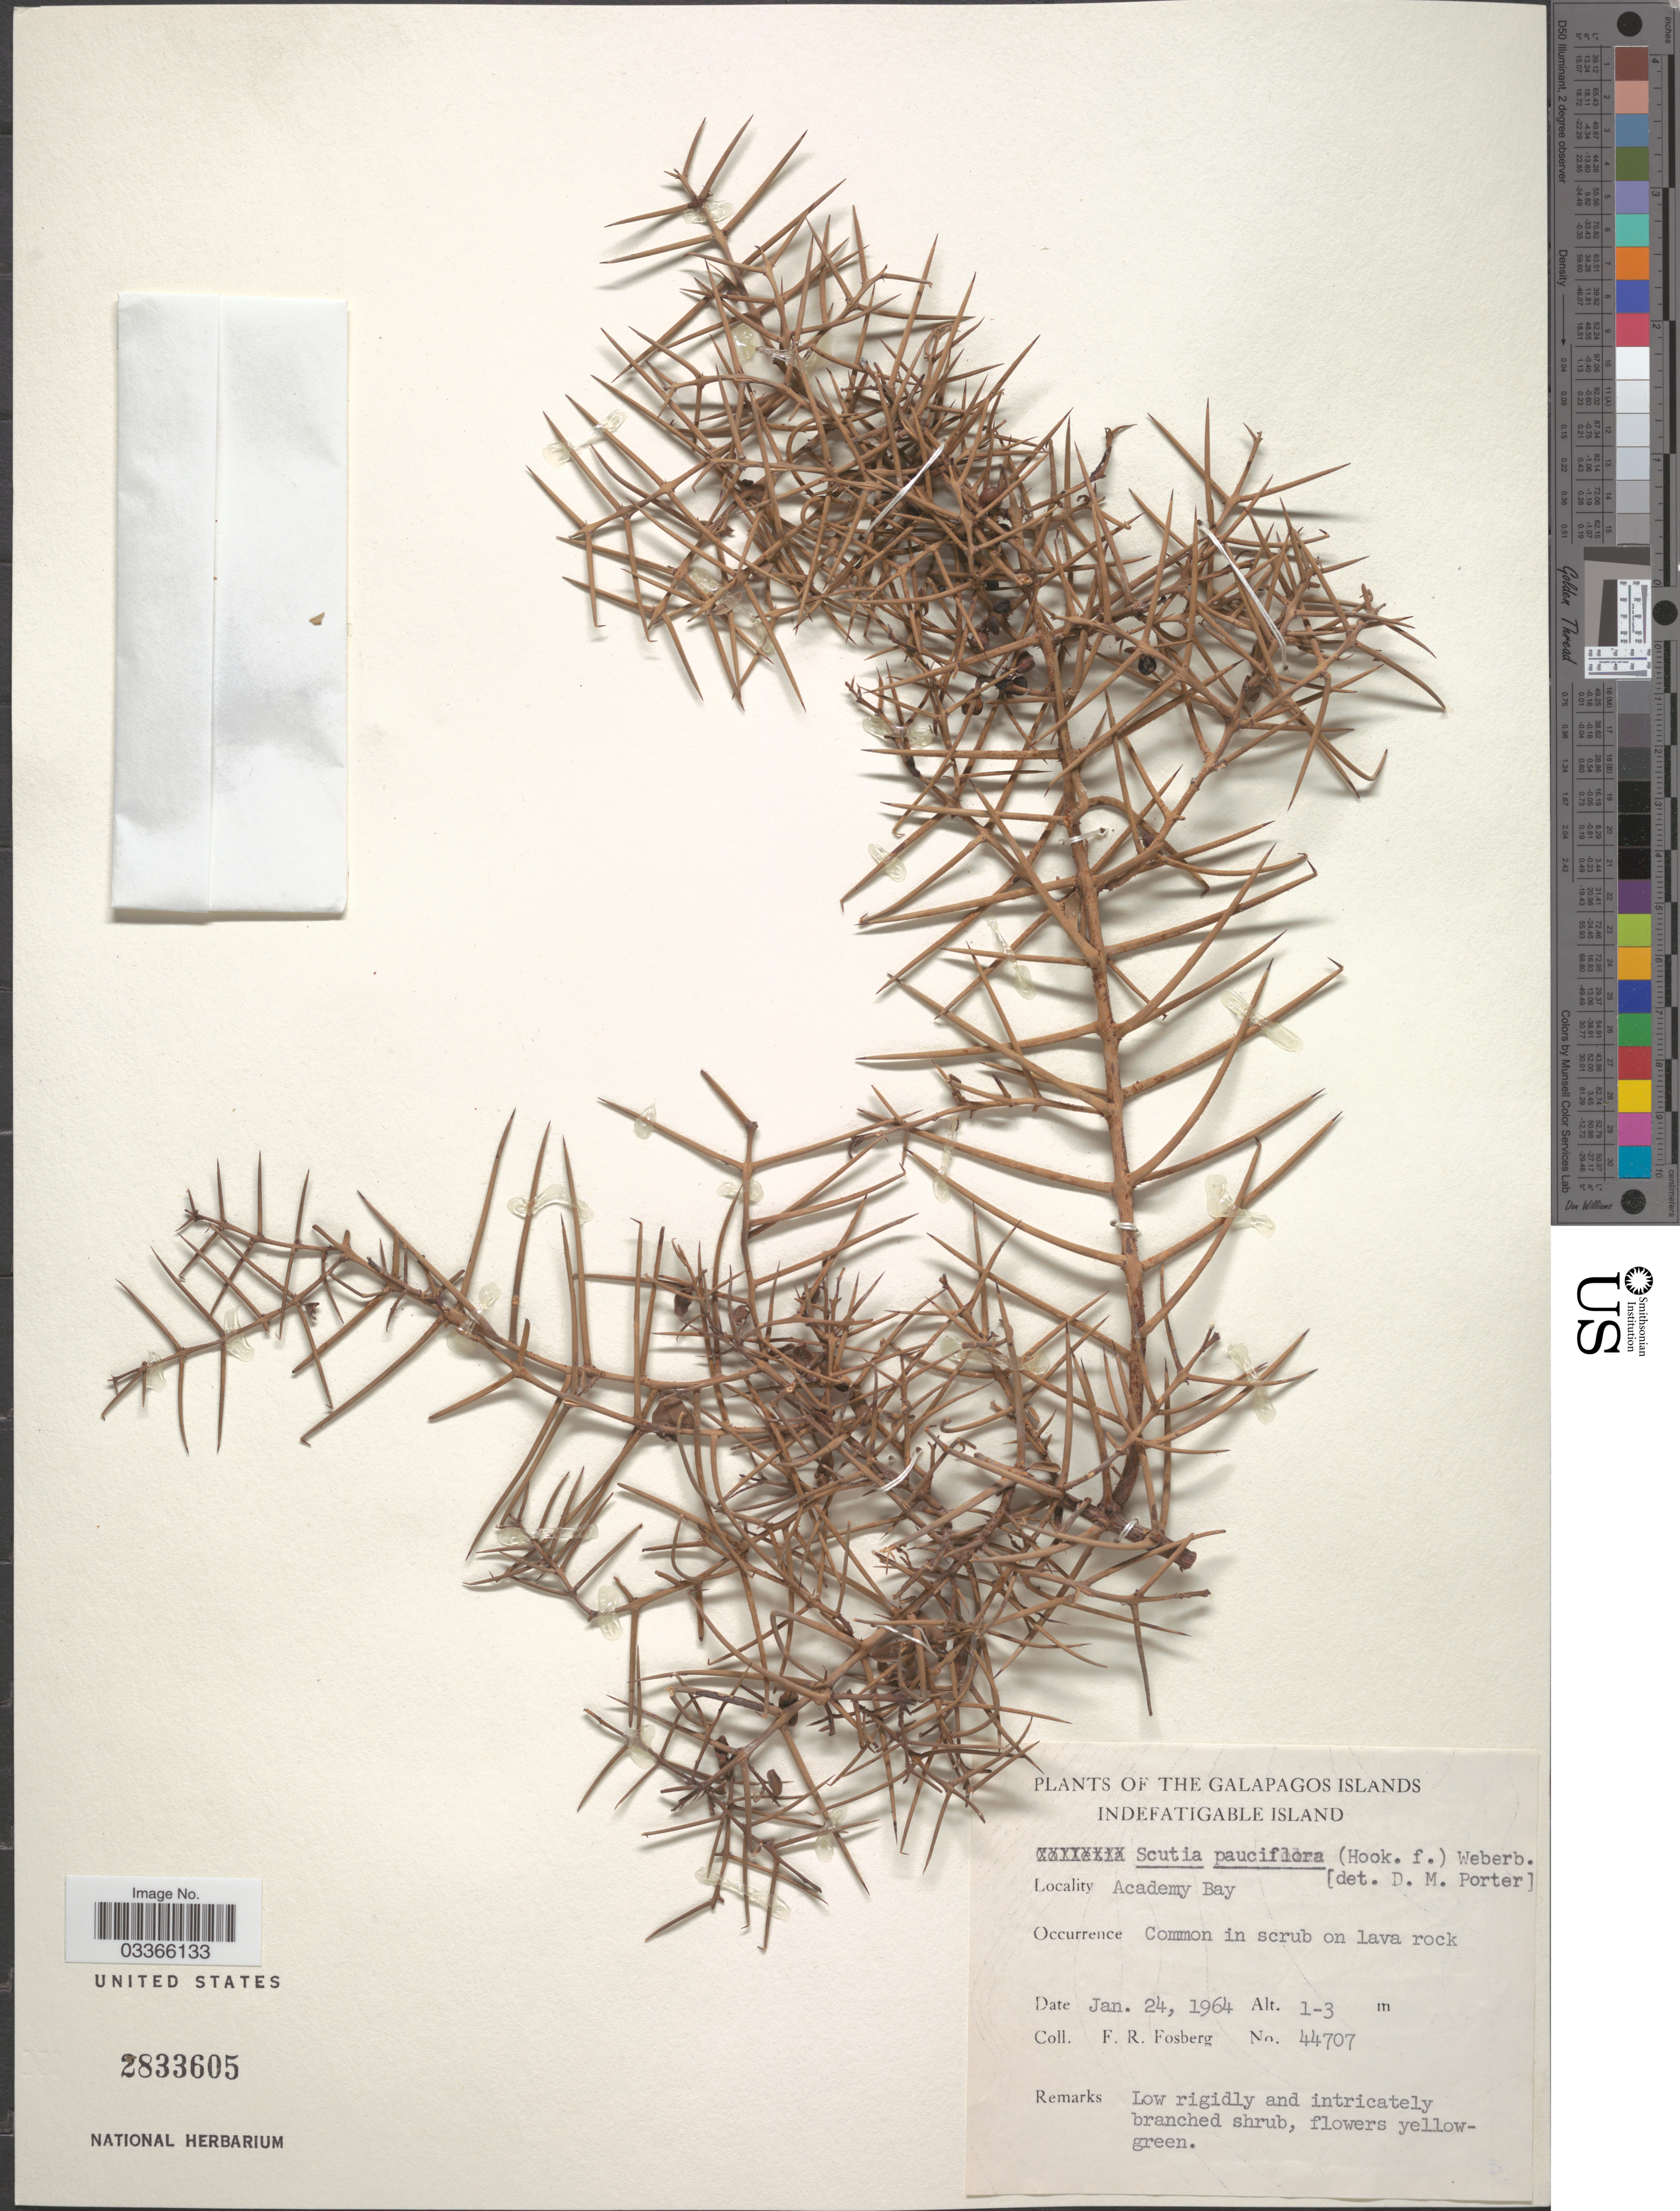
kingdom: Plantae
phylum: Tracheophyta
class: Magnoliopsida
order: Rosales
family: Rhamnaceae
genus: Scutia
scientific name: Scutia pauciflora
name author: (Hook. f.) Weberb.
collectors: F. R. Fosberg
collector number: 44707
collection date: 1964-01-24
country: Ecuador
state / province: Colón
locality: The Galapagos Islands, Indefatigable Island, Academy Bay.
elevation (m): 1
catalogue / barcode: US 2833605